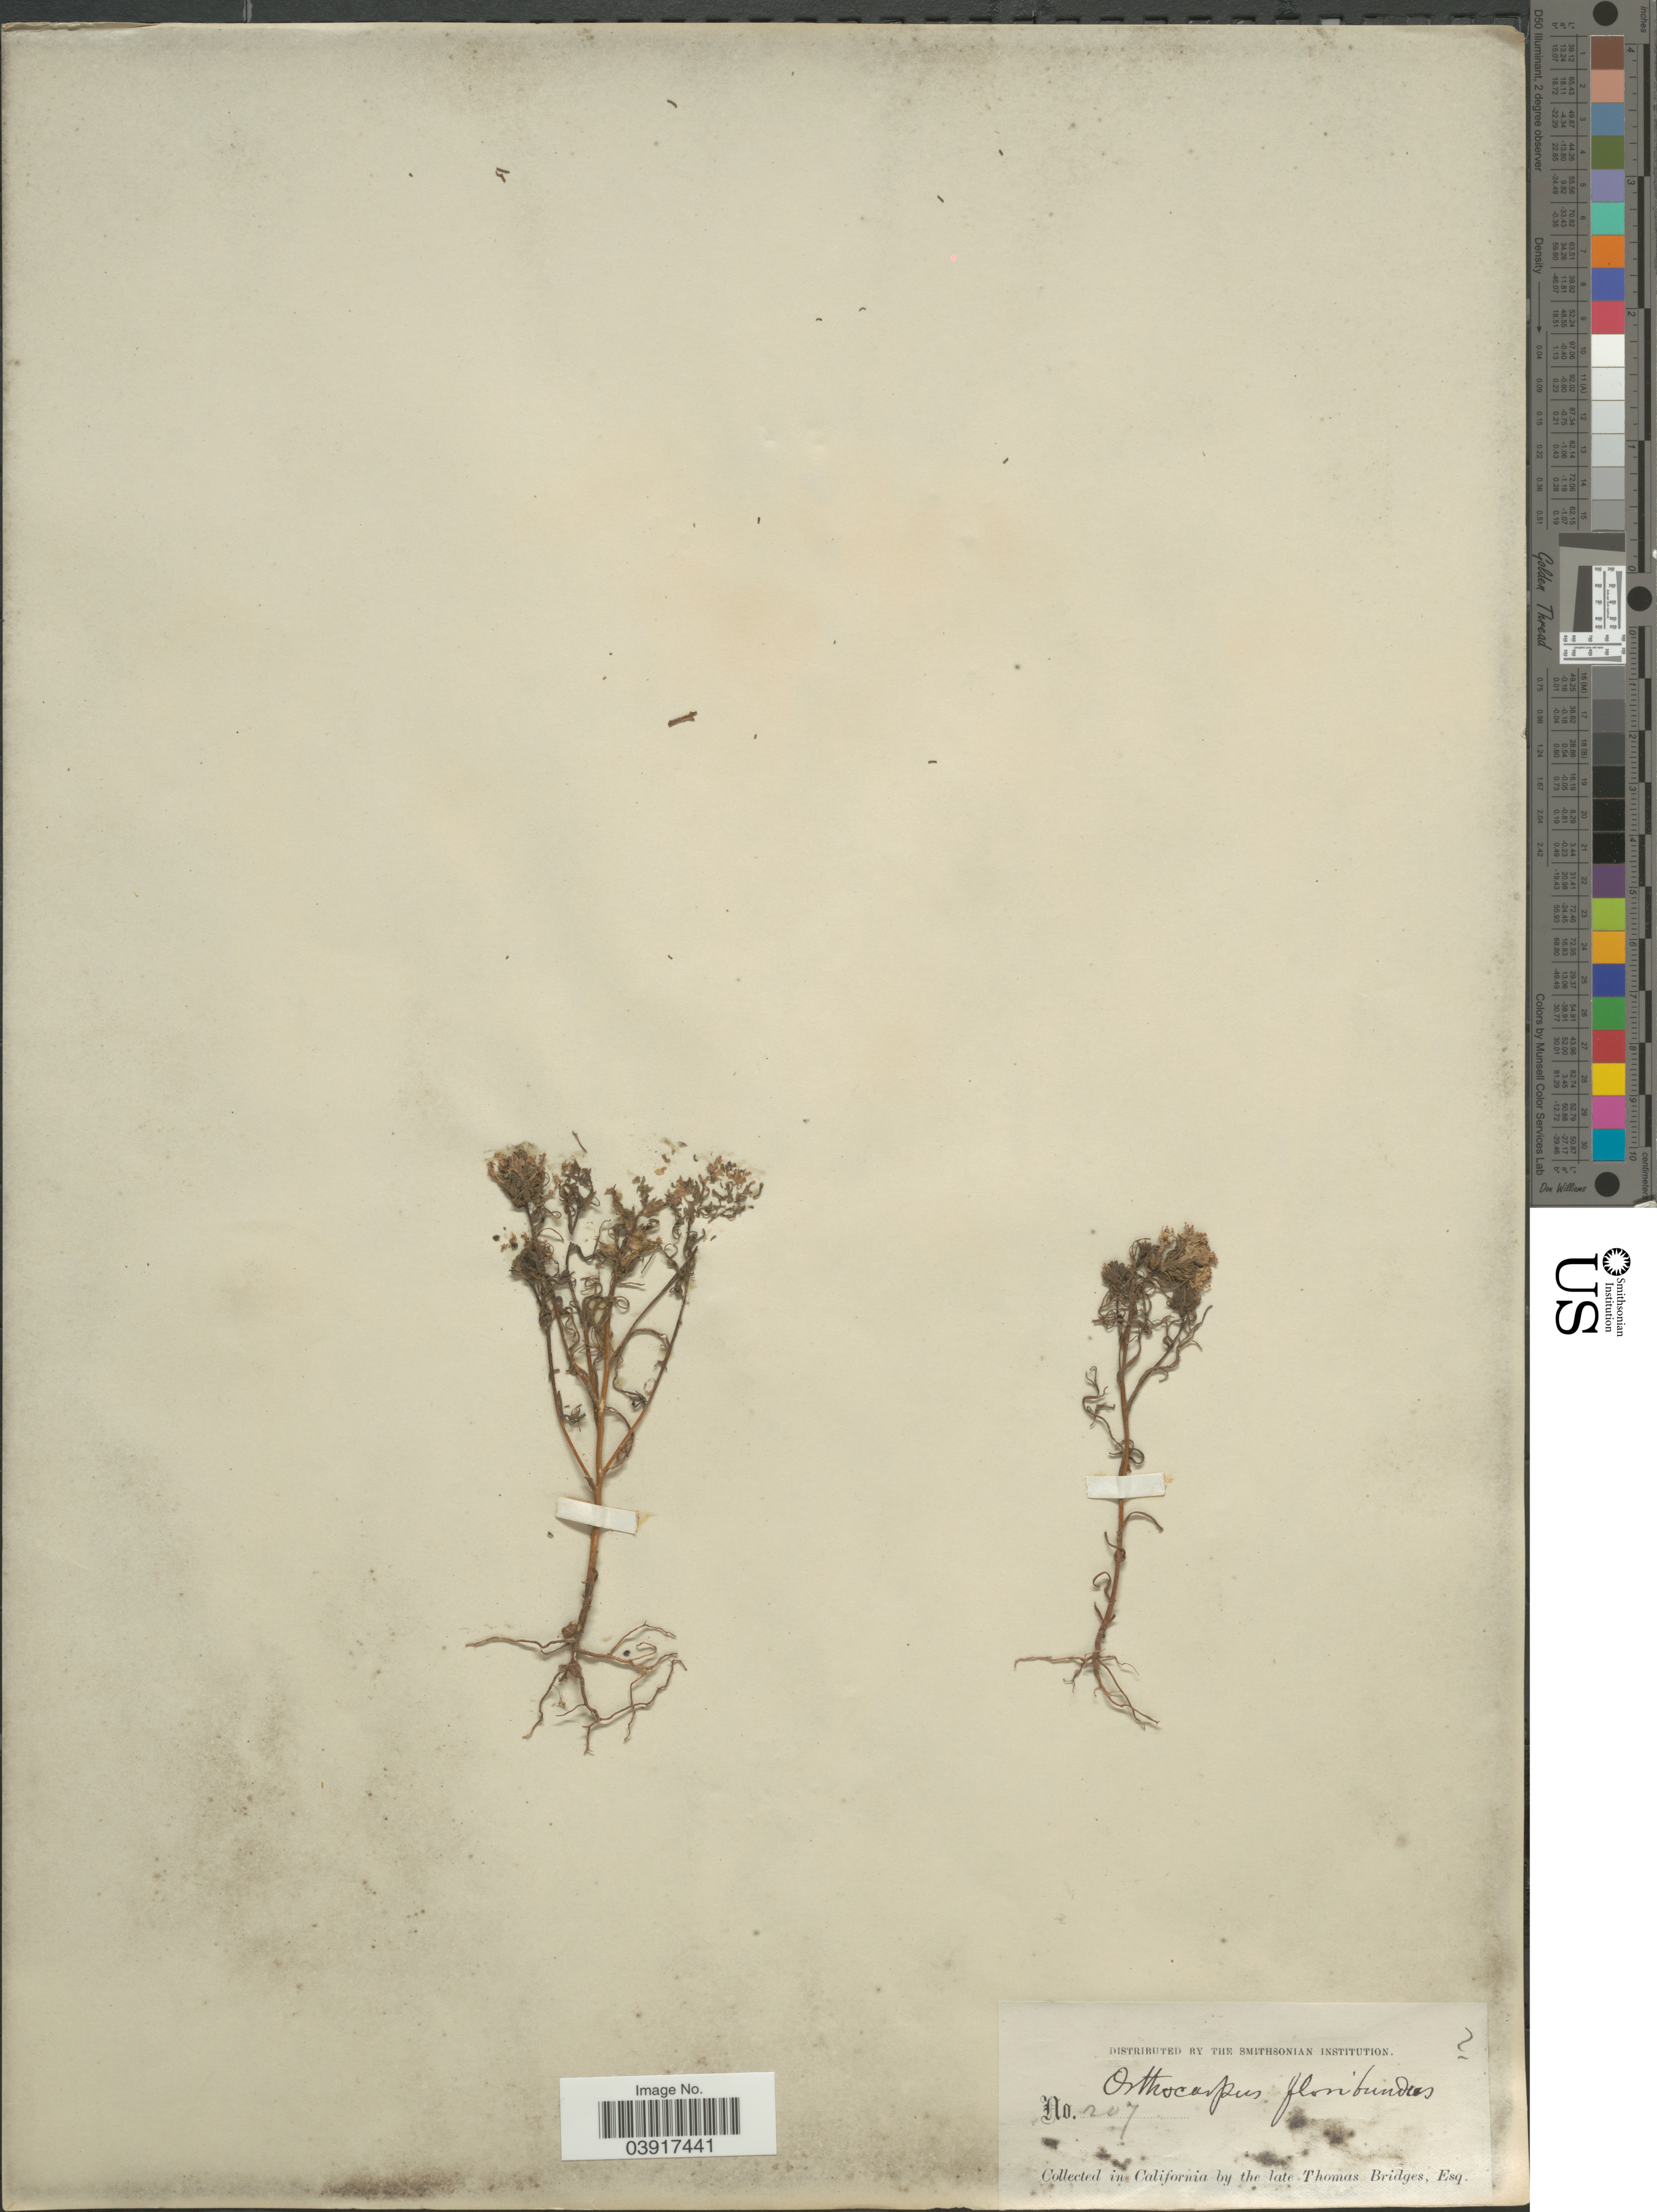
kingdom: Plantae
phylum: Tracheophyta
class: Magnoliopsida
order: Lamiales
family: Orobanchaceae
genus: Orthocarpus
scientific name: Orthocarpus floribundus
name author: Benth.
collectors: T. Bridges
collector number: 207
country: United States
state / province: California